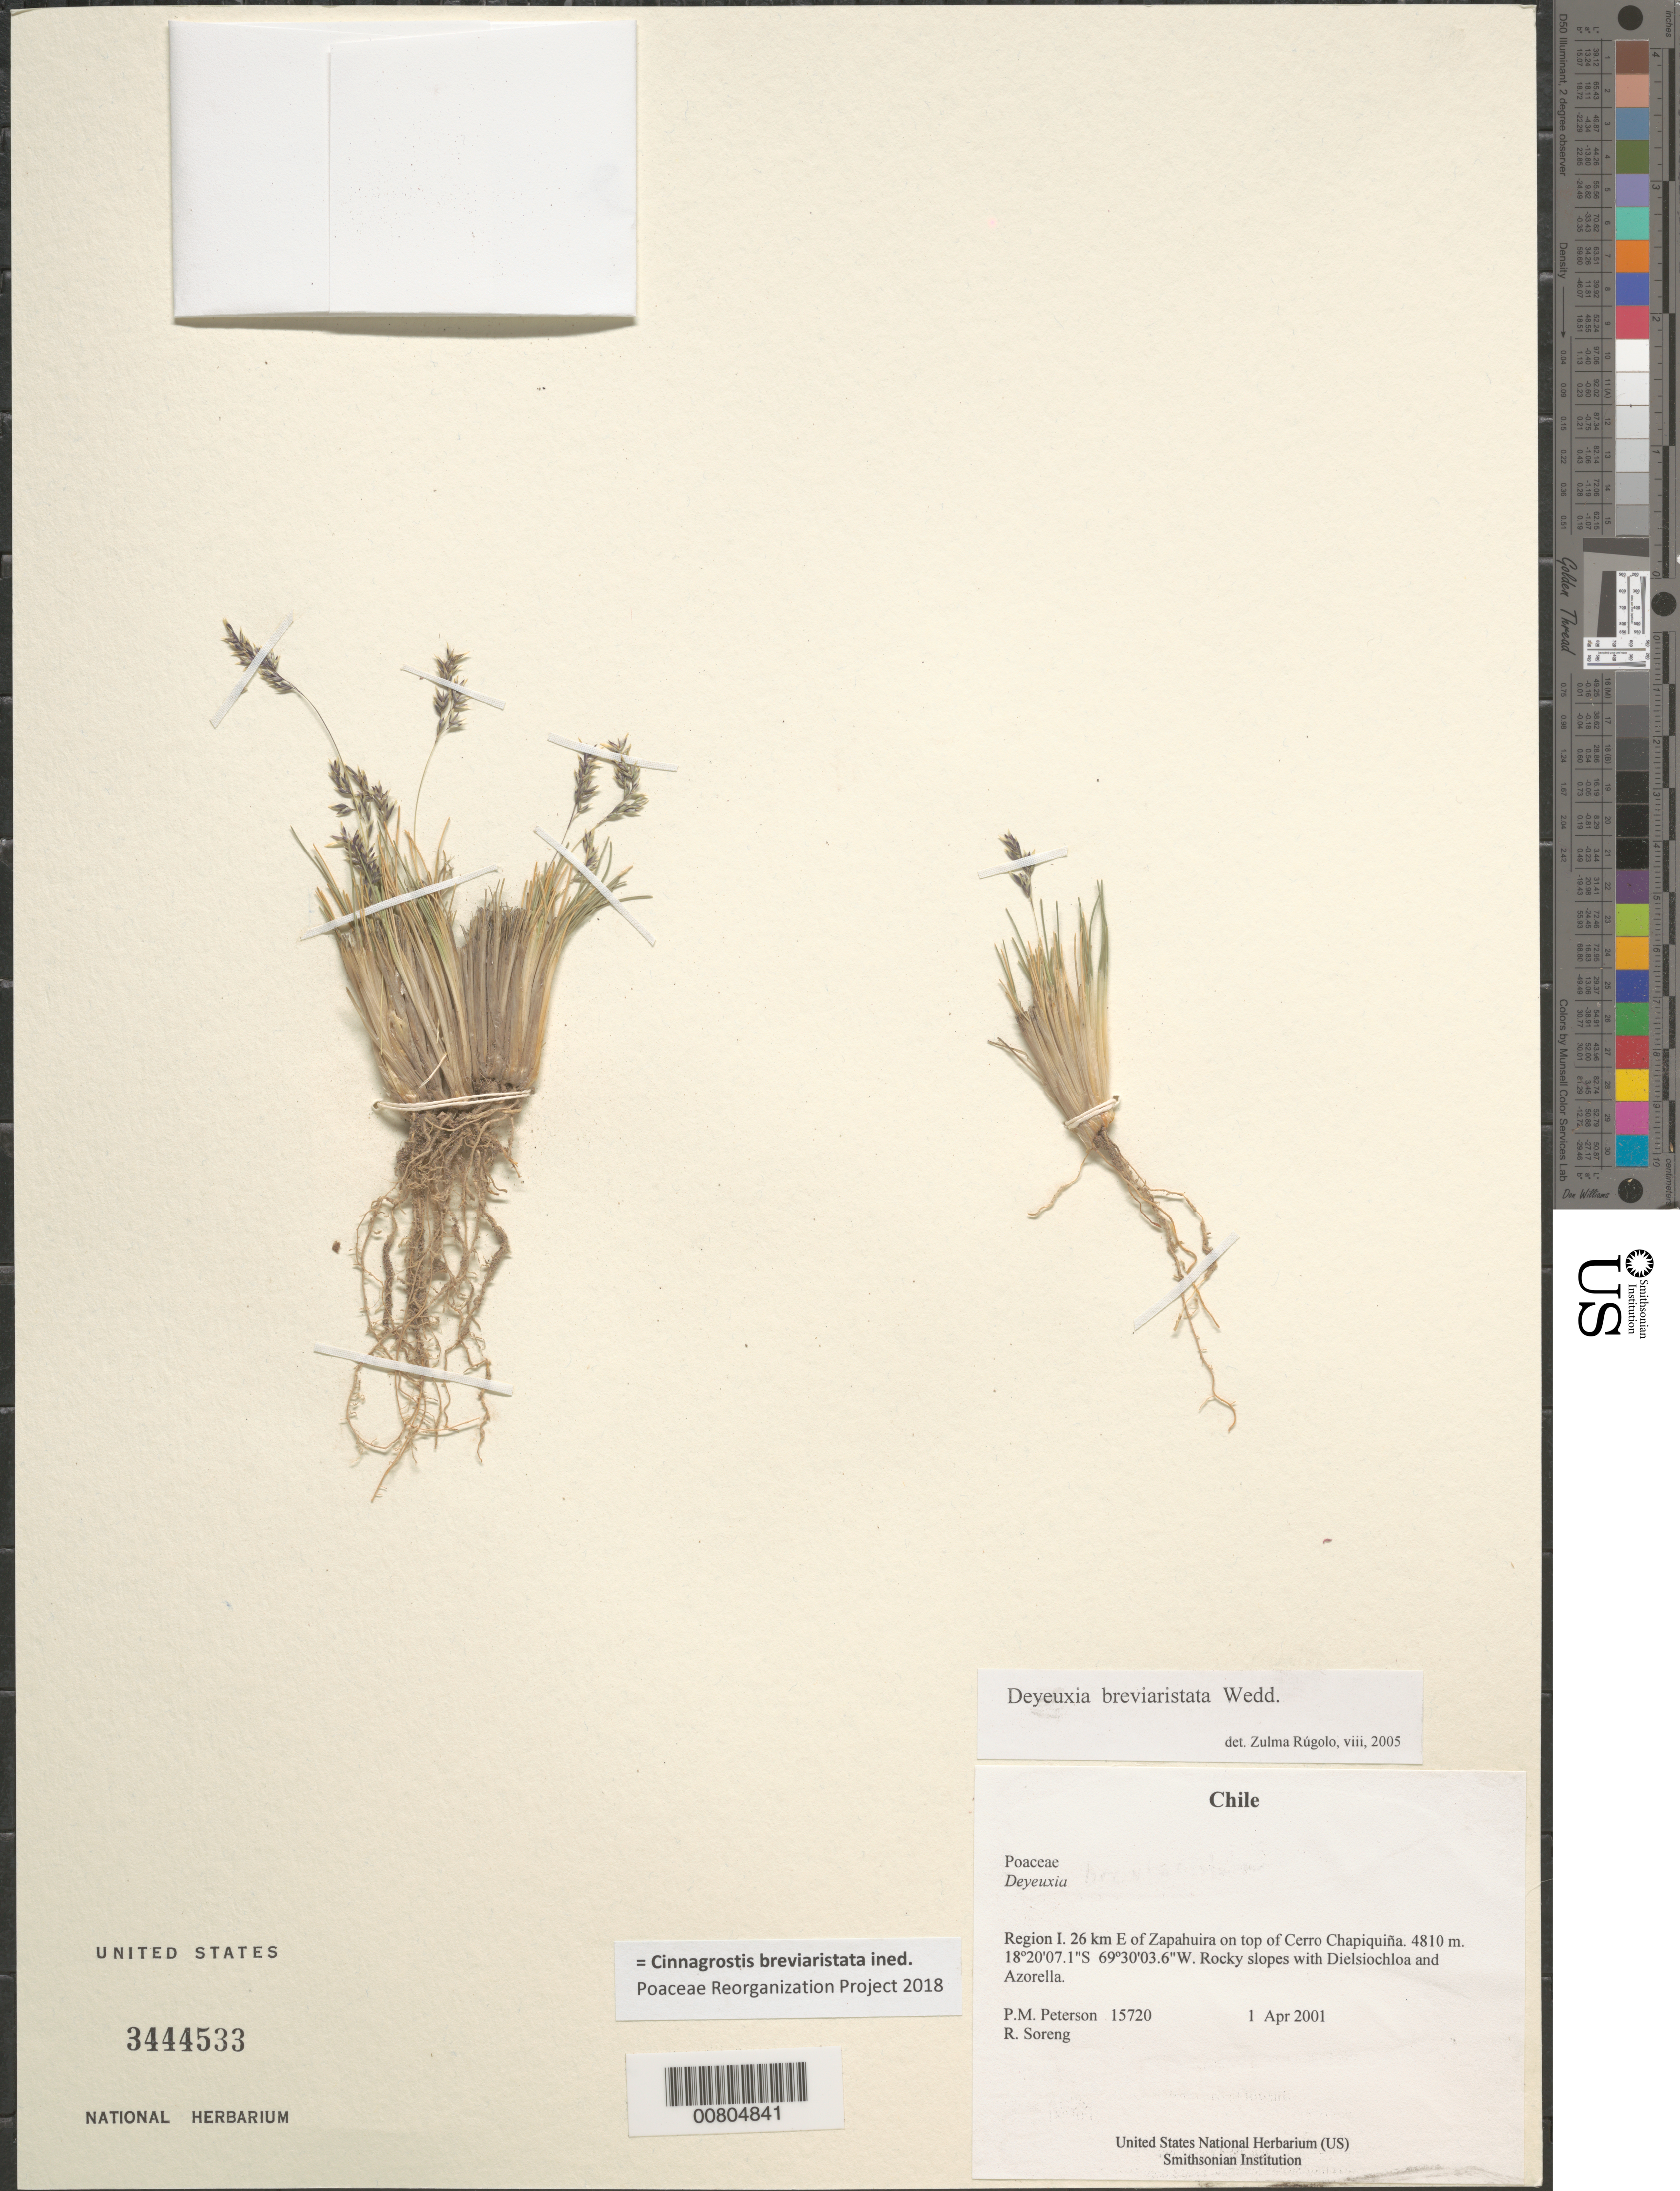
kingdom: Plantae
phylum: Tracheophyta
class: Liliopsida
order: Poales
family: Poaceae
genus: Cinnagrostis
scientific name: Cinnagrostis breviaristata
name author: (Wedd.) P.M. Peterson et al.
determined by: Poaceae Reorganization Project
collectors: P. M. Peterson & R. J. Soreng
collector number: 15720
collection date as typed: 01 Apr 2001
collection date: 2001-04-01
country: Chile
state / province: Tarapacá (I)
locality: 26 km E of Zapahuira on top of Cerro Chapiquiña.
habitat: Rocky slopes with Dielsiochloa and Azorella.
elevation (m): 4810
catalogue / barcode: US 3444533